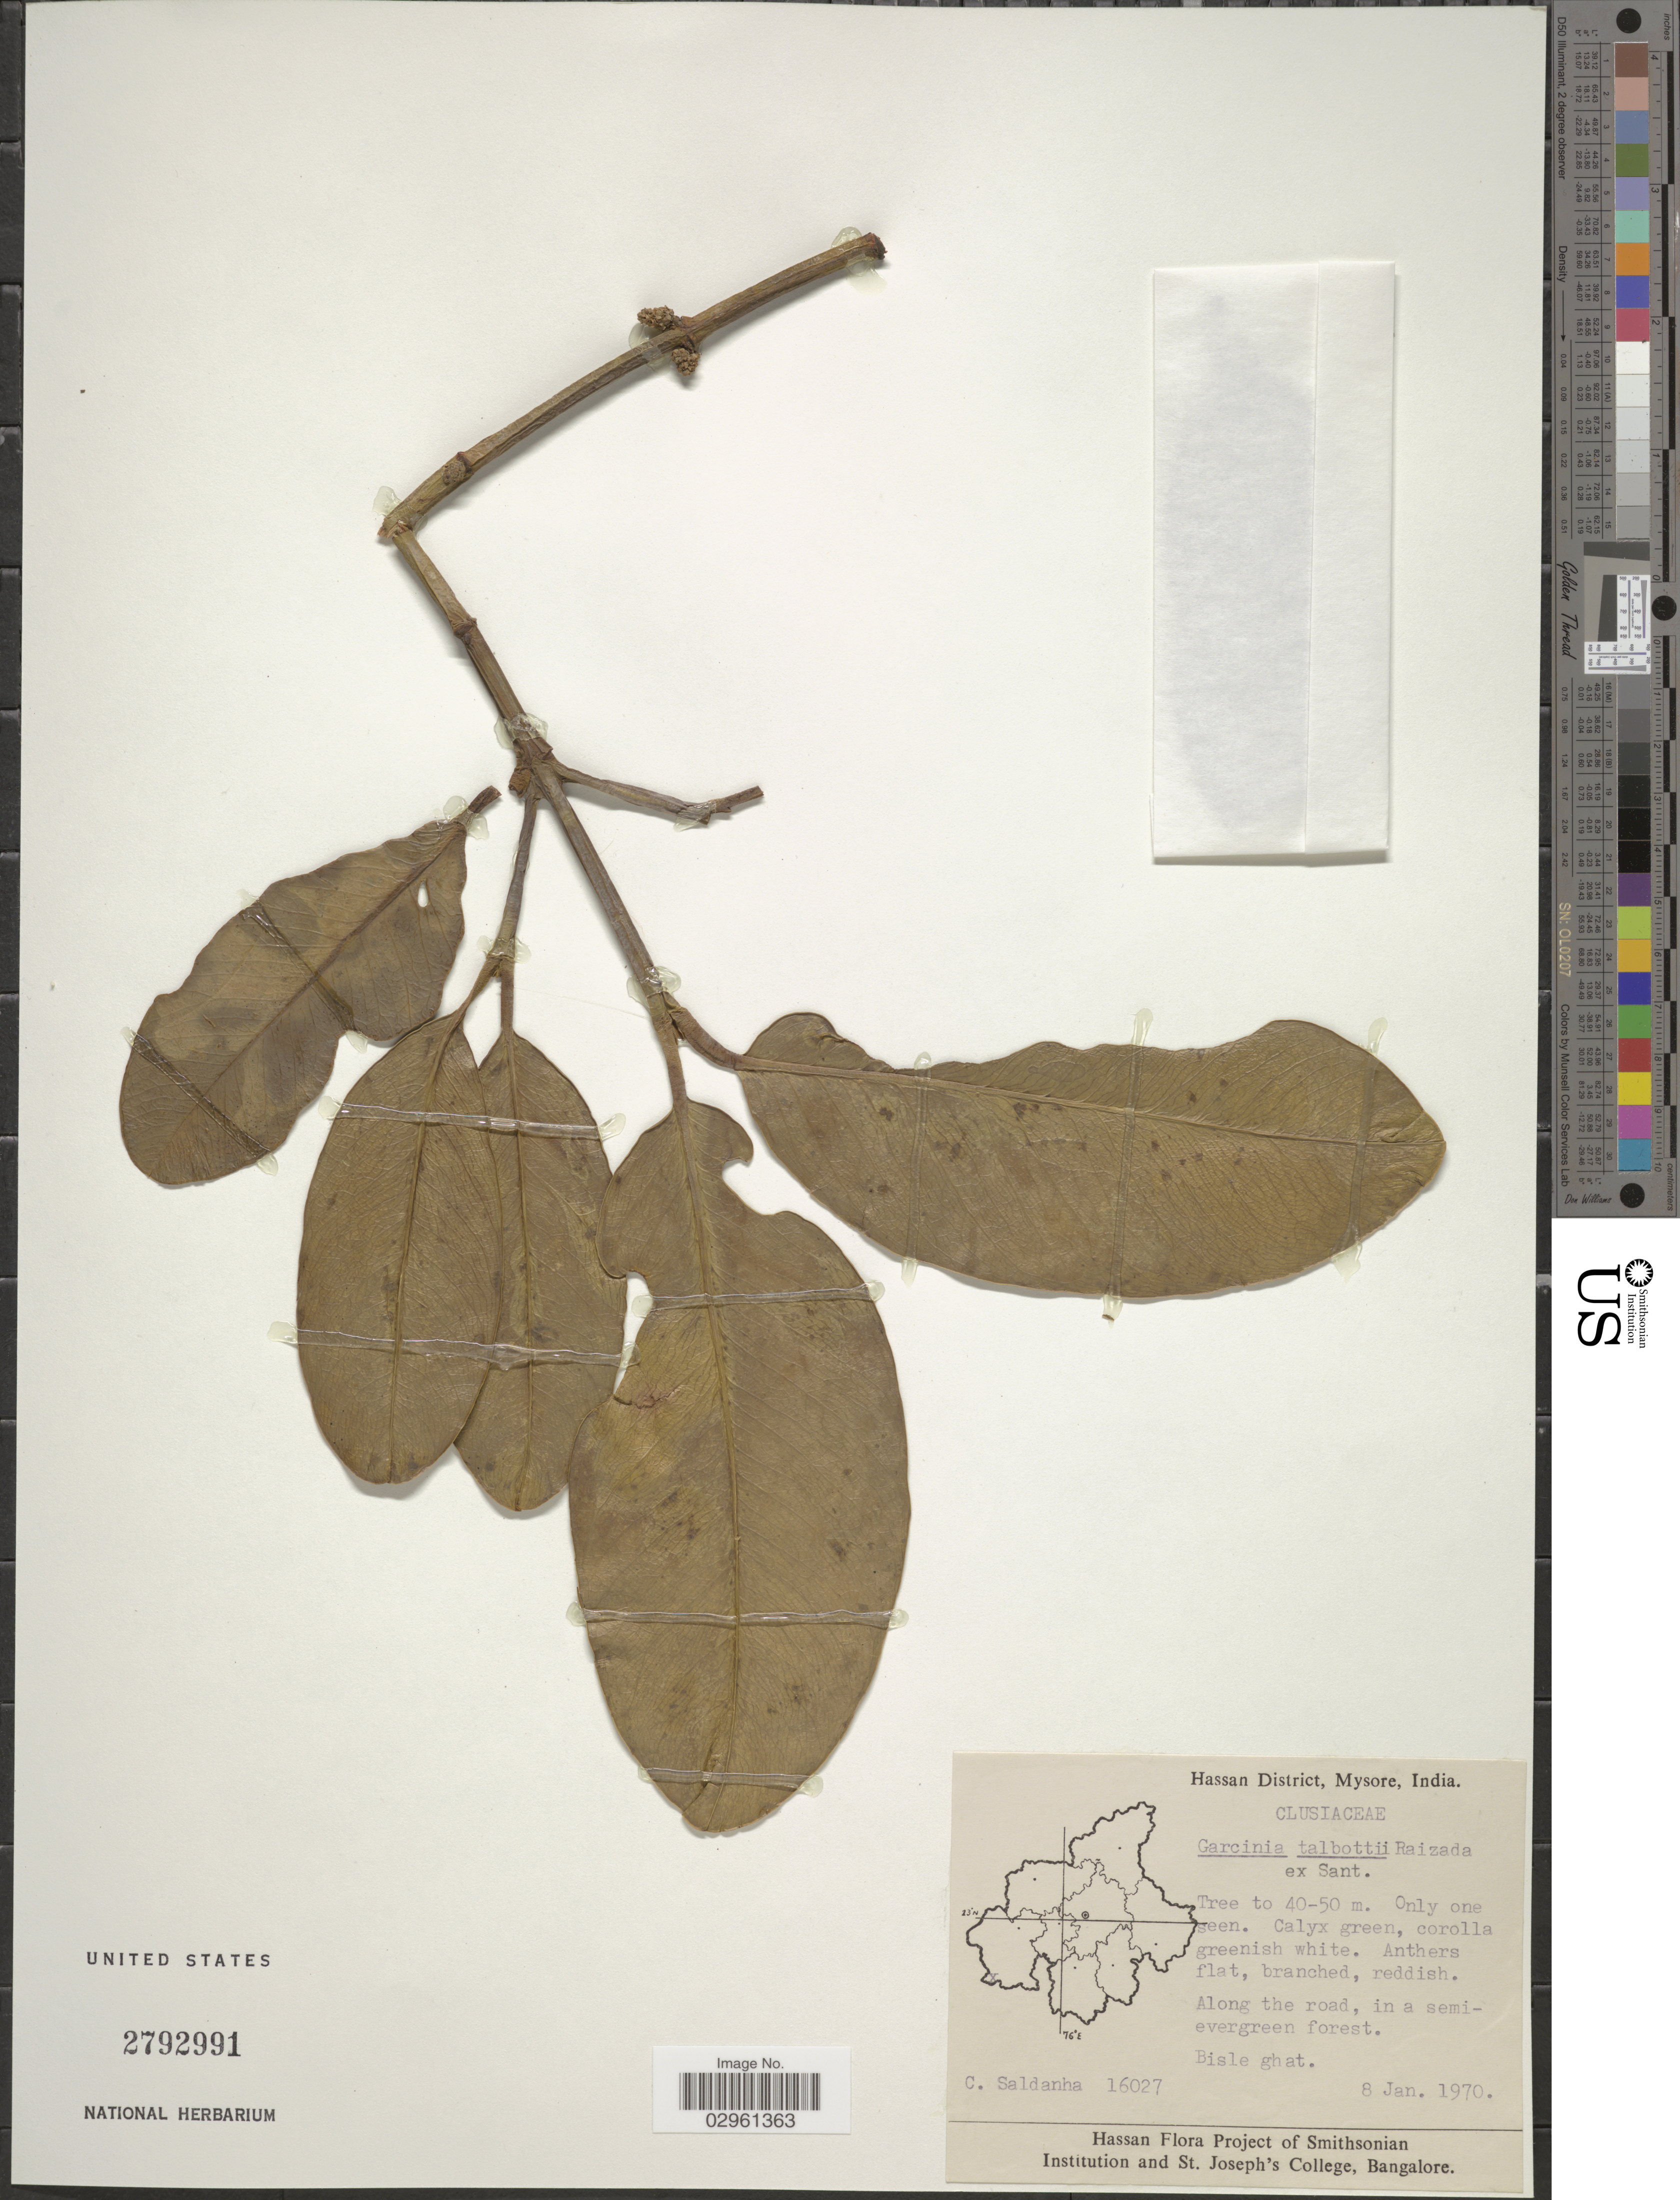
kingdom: Plantae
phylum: Tracheophyta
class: Magnoliopsida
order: Malpighiales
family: Clusiaceae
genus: Garcinia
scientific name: Garcinia talbotii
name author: (Talbot) Raizada ex Santapau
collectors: C. Saldanha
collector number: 16027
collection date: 1970-01-08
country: India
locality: Hassan District, Mysore. Bisle ghat.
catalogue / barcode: US 2792991